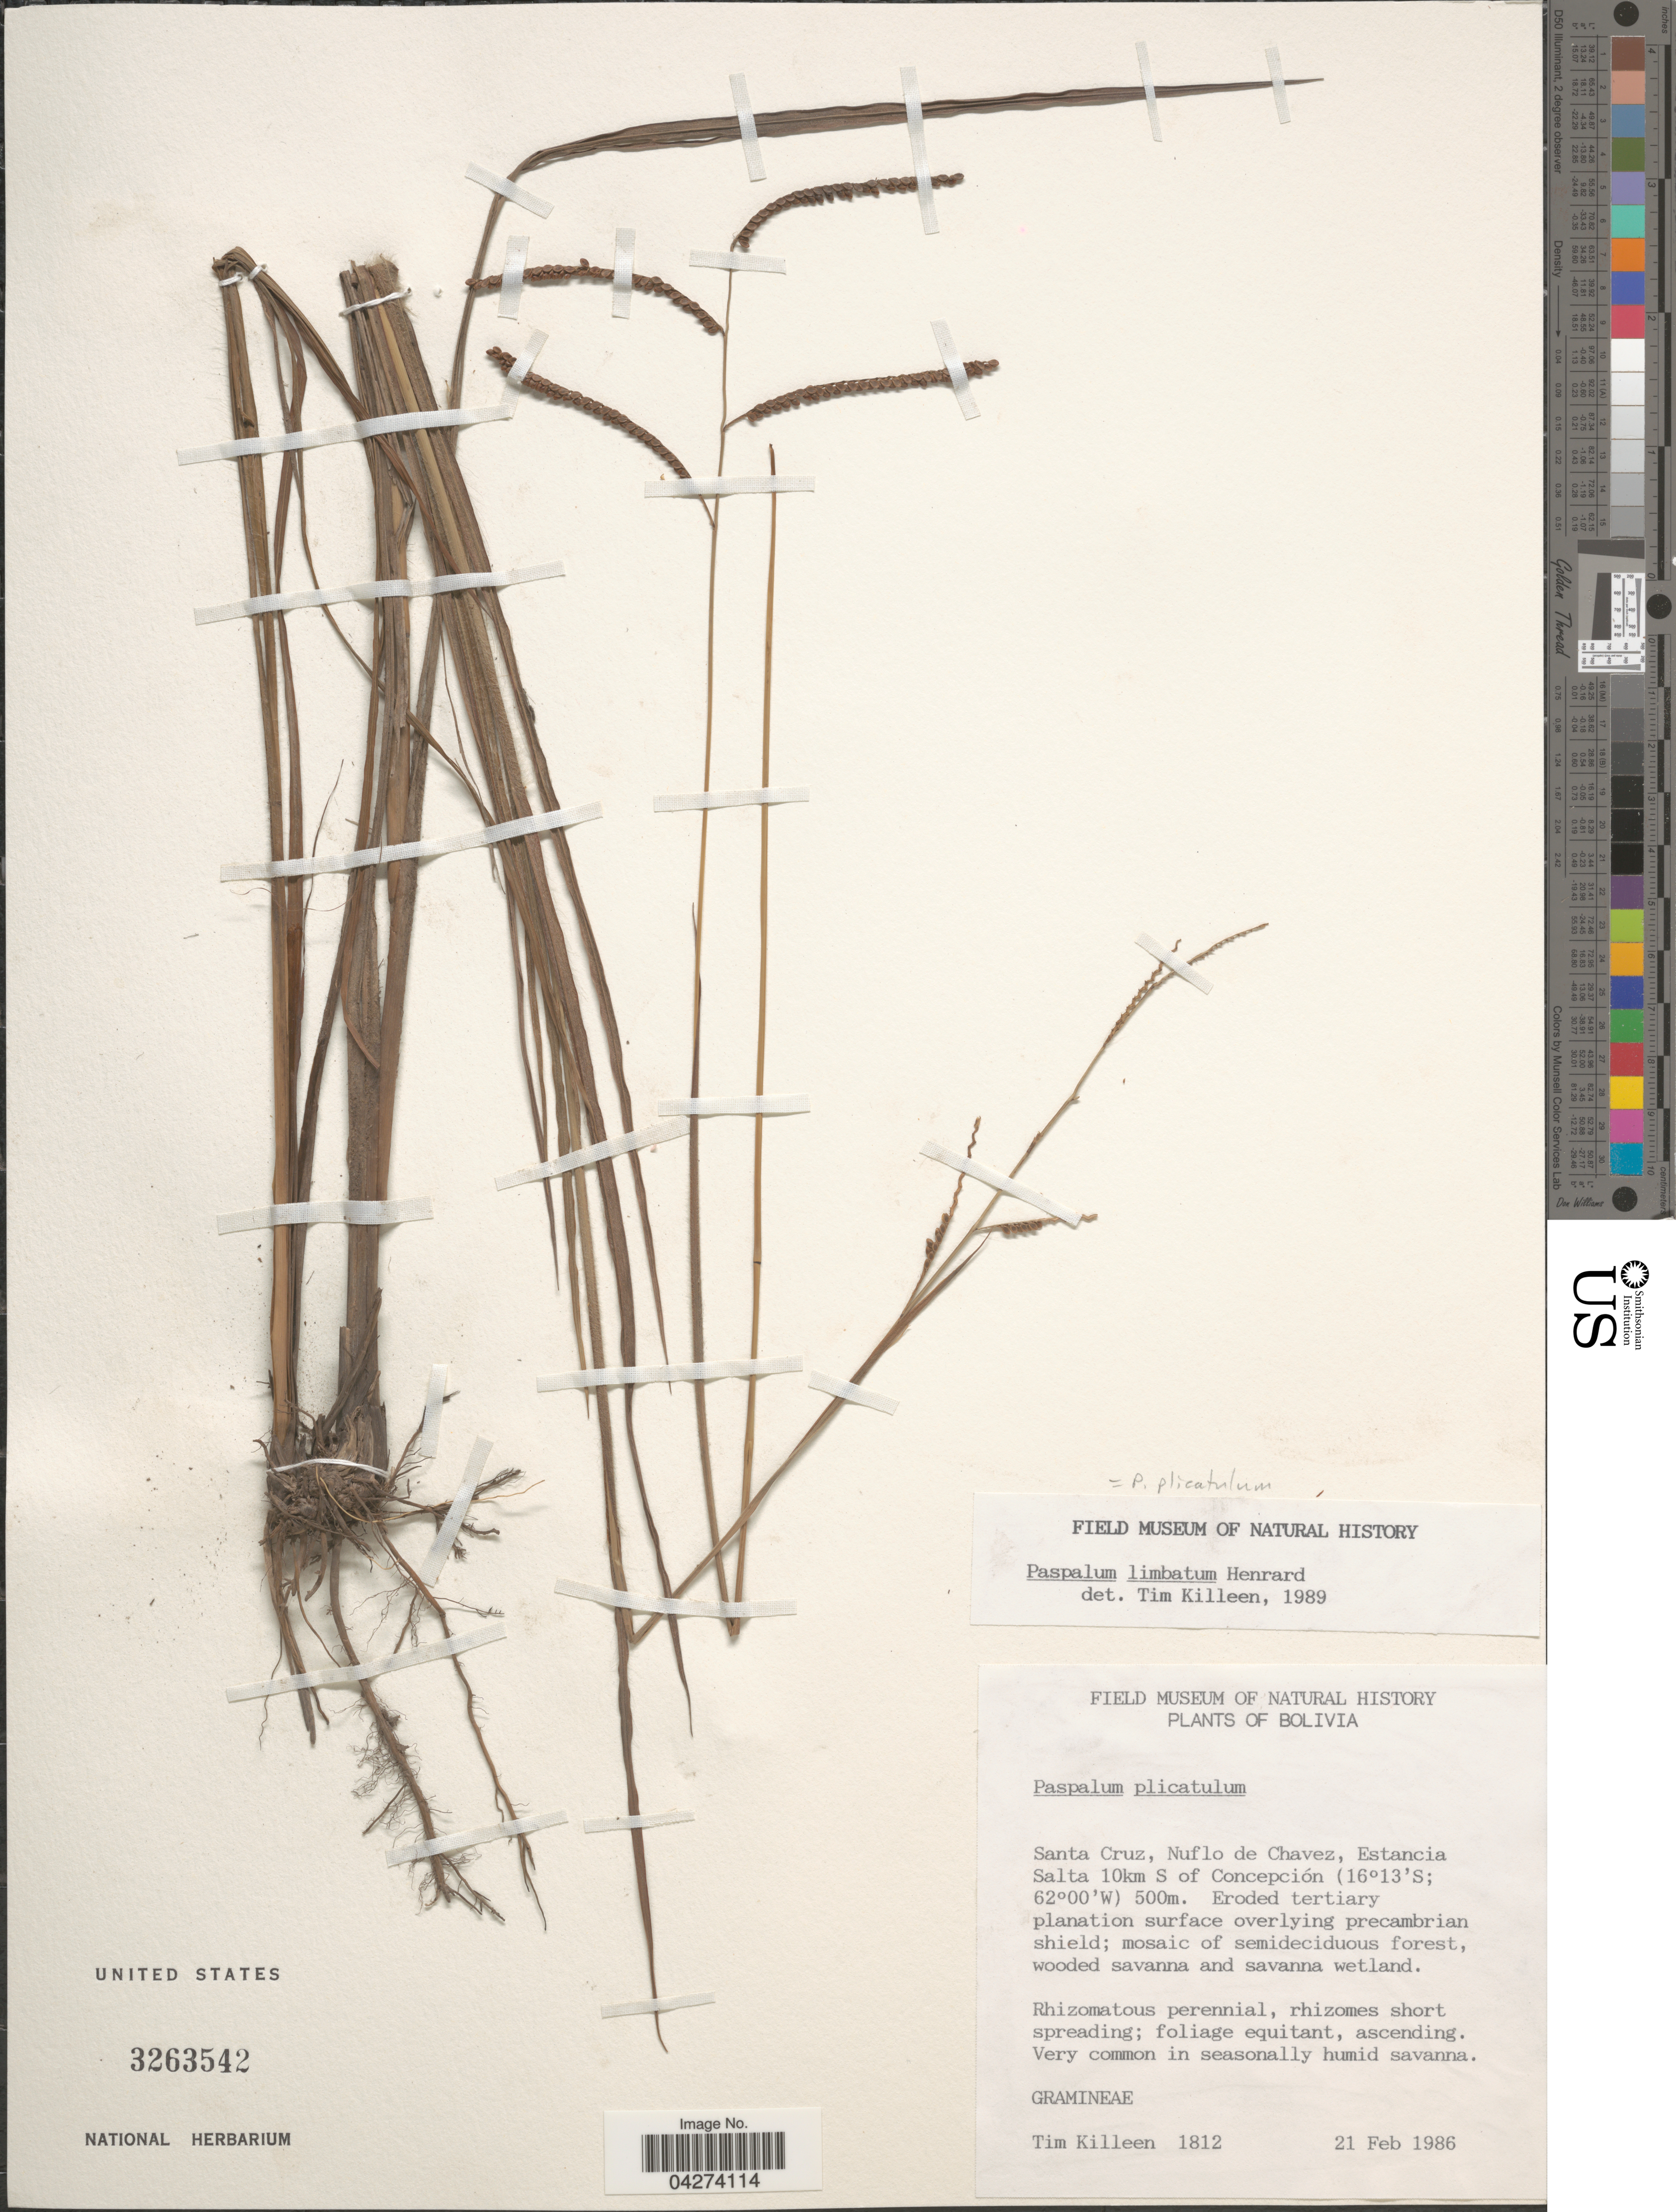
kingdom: Plantae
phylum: Tracheophyta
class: Liliopsida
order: Poales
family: Poaceae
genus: Paspalum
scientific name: Paspalum plicatulum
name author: Michx.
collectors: T. J. Killeen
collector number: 1812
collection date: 1986-02-21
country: Bolivia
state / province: Santa Cruz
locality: Nuflo de Chavez, Estancia Salta 10km S of Concepción.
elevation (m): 500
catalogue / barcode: US 3263542